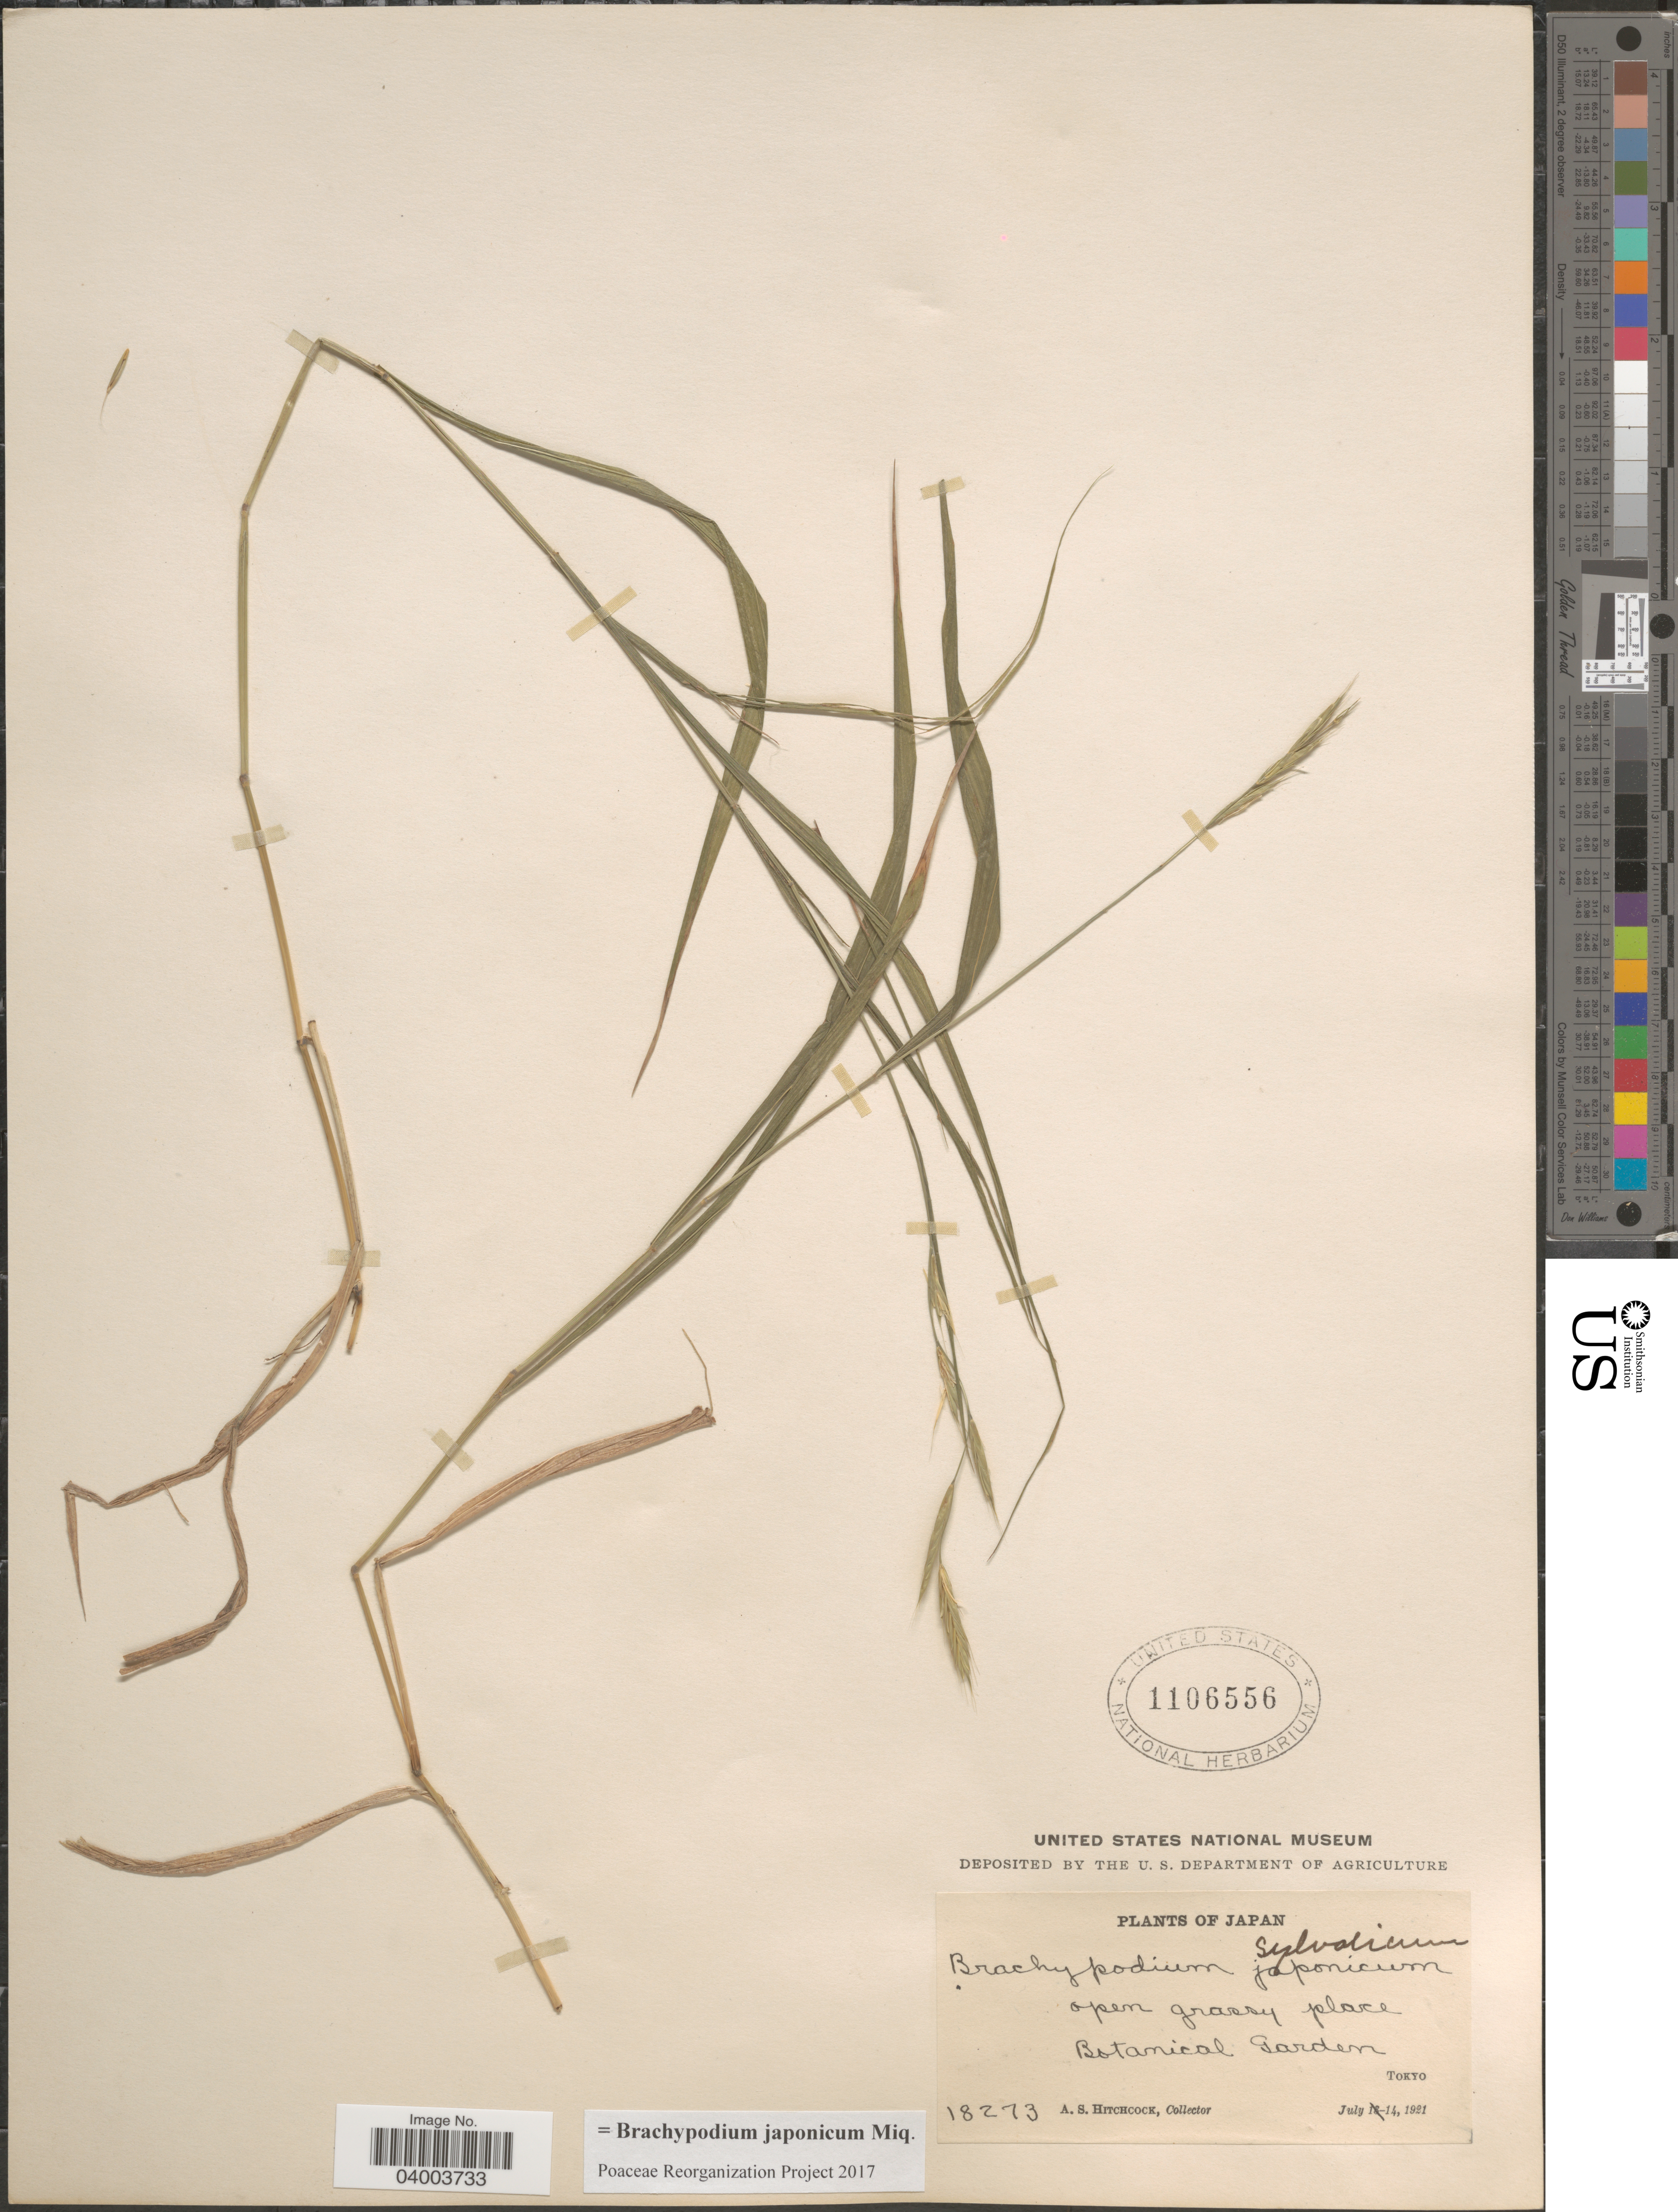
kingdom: Plantae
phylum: Tracheophyta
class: Liliopsida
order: Poales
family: Poaceae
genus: Brachypodium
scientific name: Brachypodium japonicum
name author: Miq.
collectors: A. S. Hitchcock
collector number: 18273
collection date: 1921-07-14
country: Japan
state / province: Tokyo, Federal City of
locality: Open grassy place, Botanical Garden. Tokyo.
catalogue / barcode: US 1106556